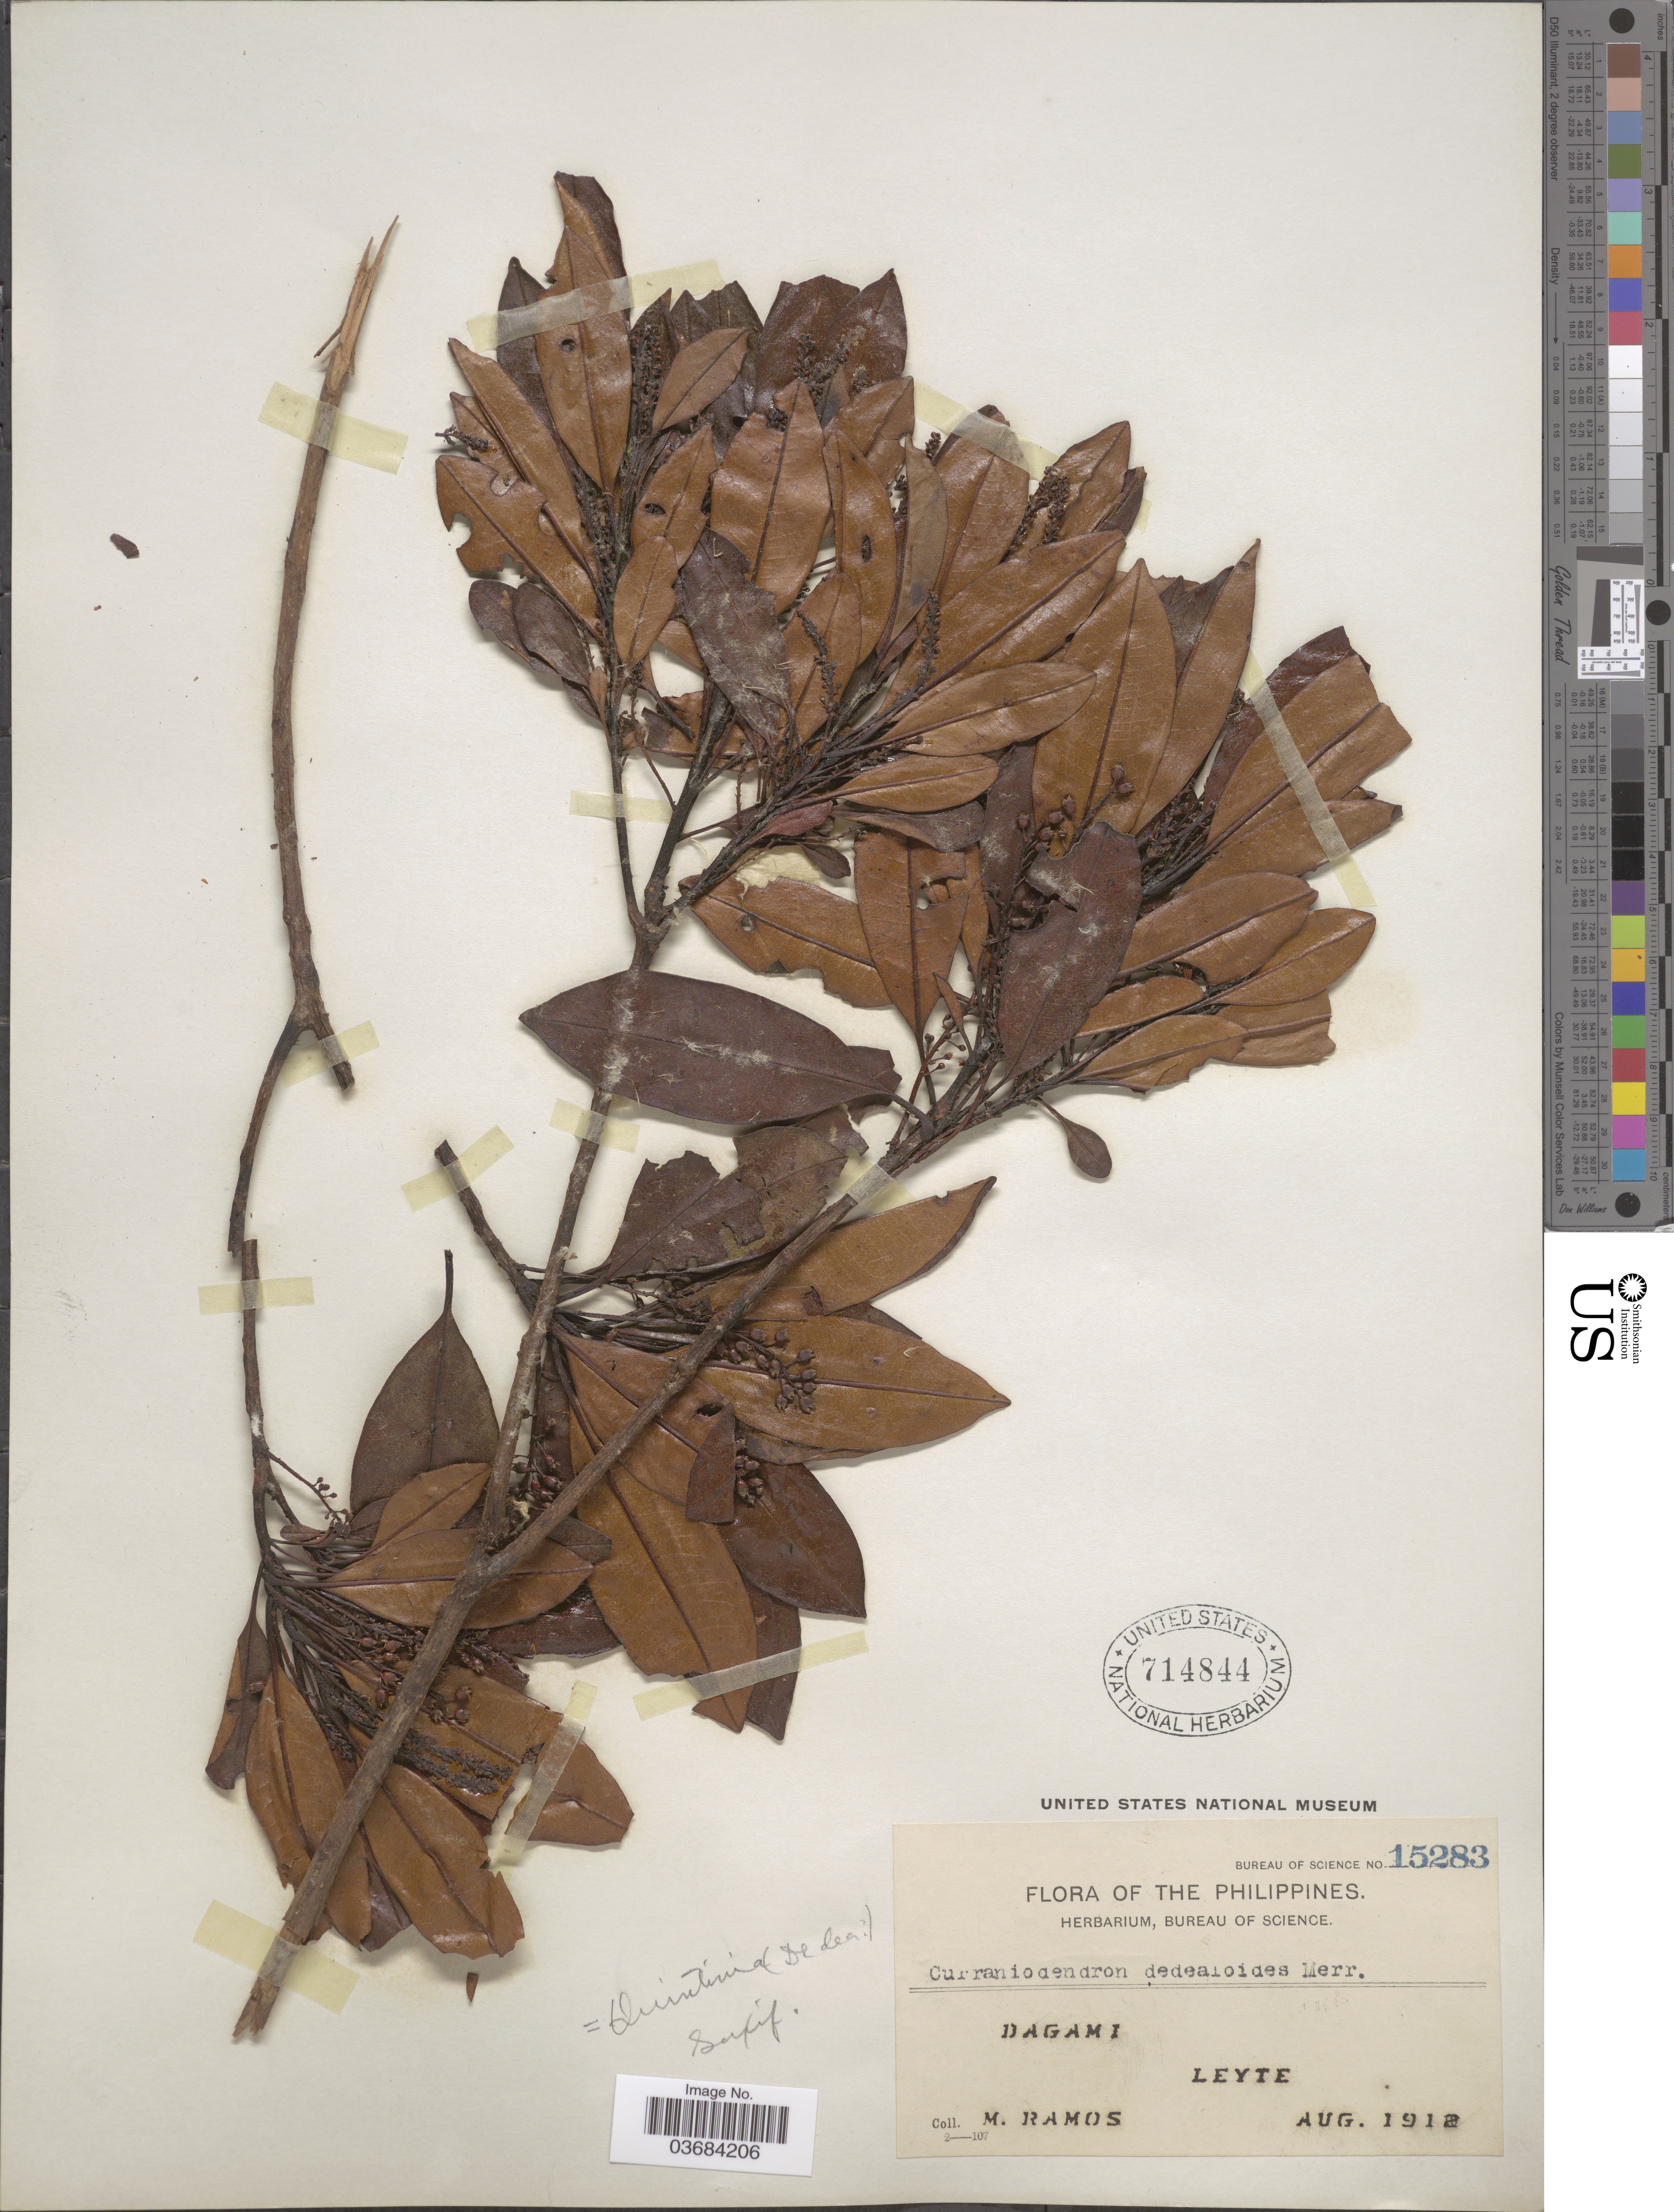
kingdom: Plantae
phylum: Tracheophyta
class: Magnoliopsida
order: Paracryphiales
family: Paracryphiaceae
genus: Quintinia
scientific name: Quintinia apoensis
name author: (Elmer) Schltr.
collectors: M. Ramos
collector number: Bureau of Science 15283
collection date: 1912-08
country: Philippines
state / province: Eastern Visayas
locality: Dagami. Leyte.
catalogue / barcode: US 714844